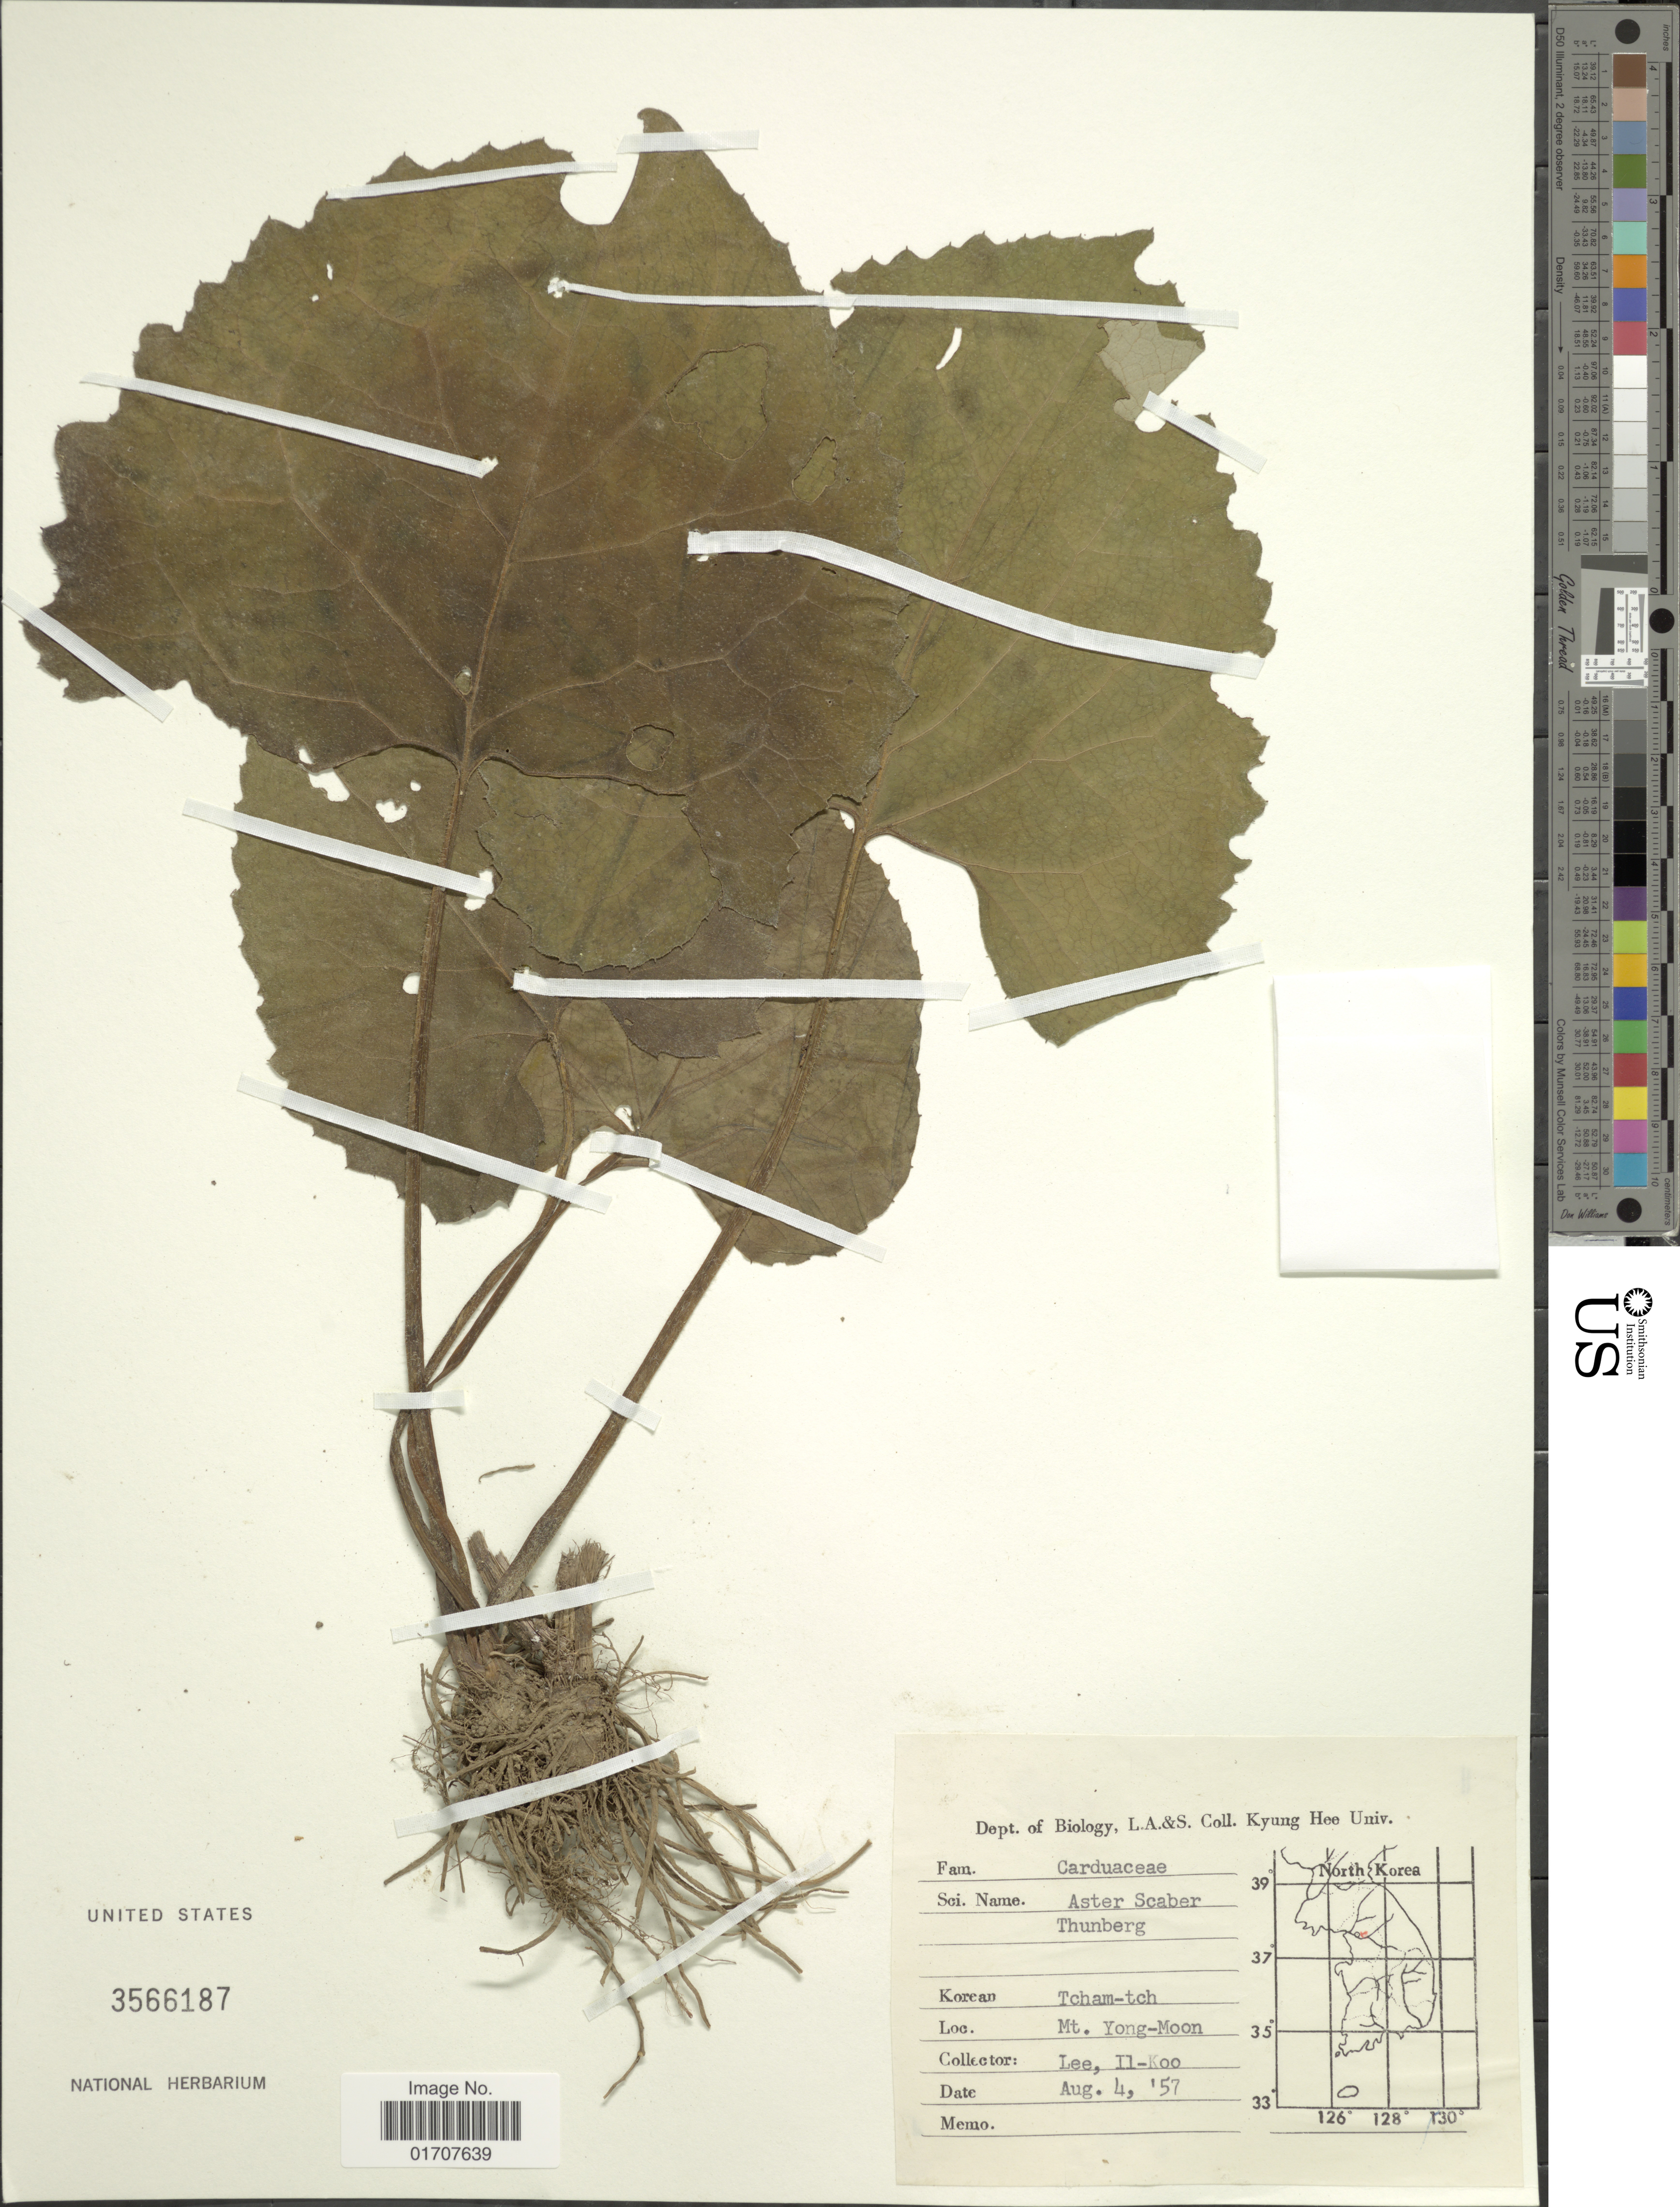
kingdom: Plantae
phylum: Tracheophyta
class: Magnoliopsida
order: Asterales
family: Asteraceae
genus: Doellingeria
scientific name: Doellingeria scaber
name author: (Thunb.) Nees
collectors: I. Lee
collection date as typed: Transcribed d/m/y: 4/8/57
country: South Korea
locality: Mt. Yong-Moon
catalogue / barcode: US 3566187